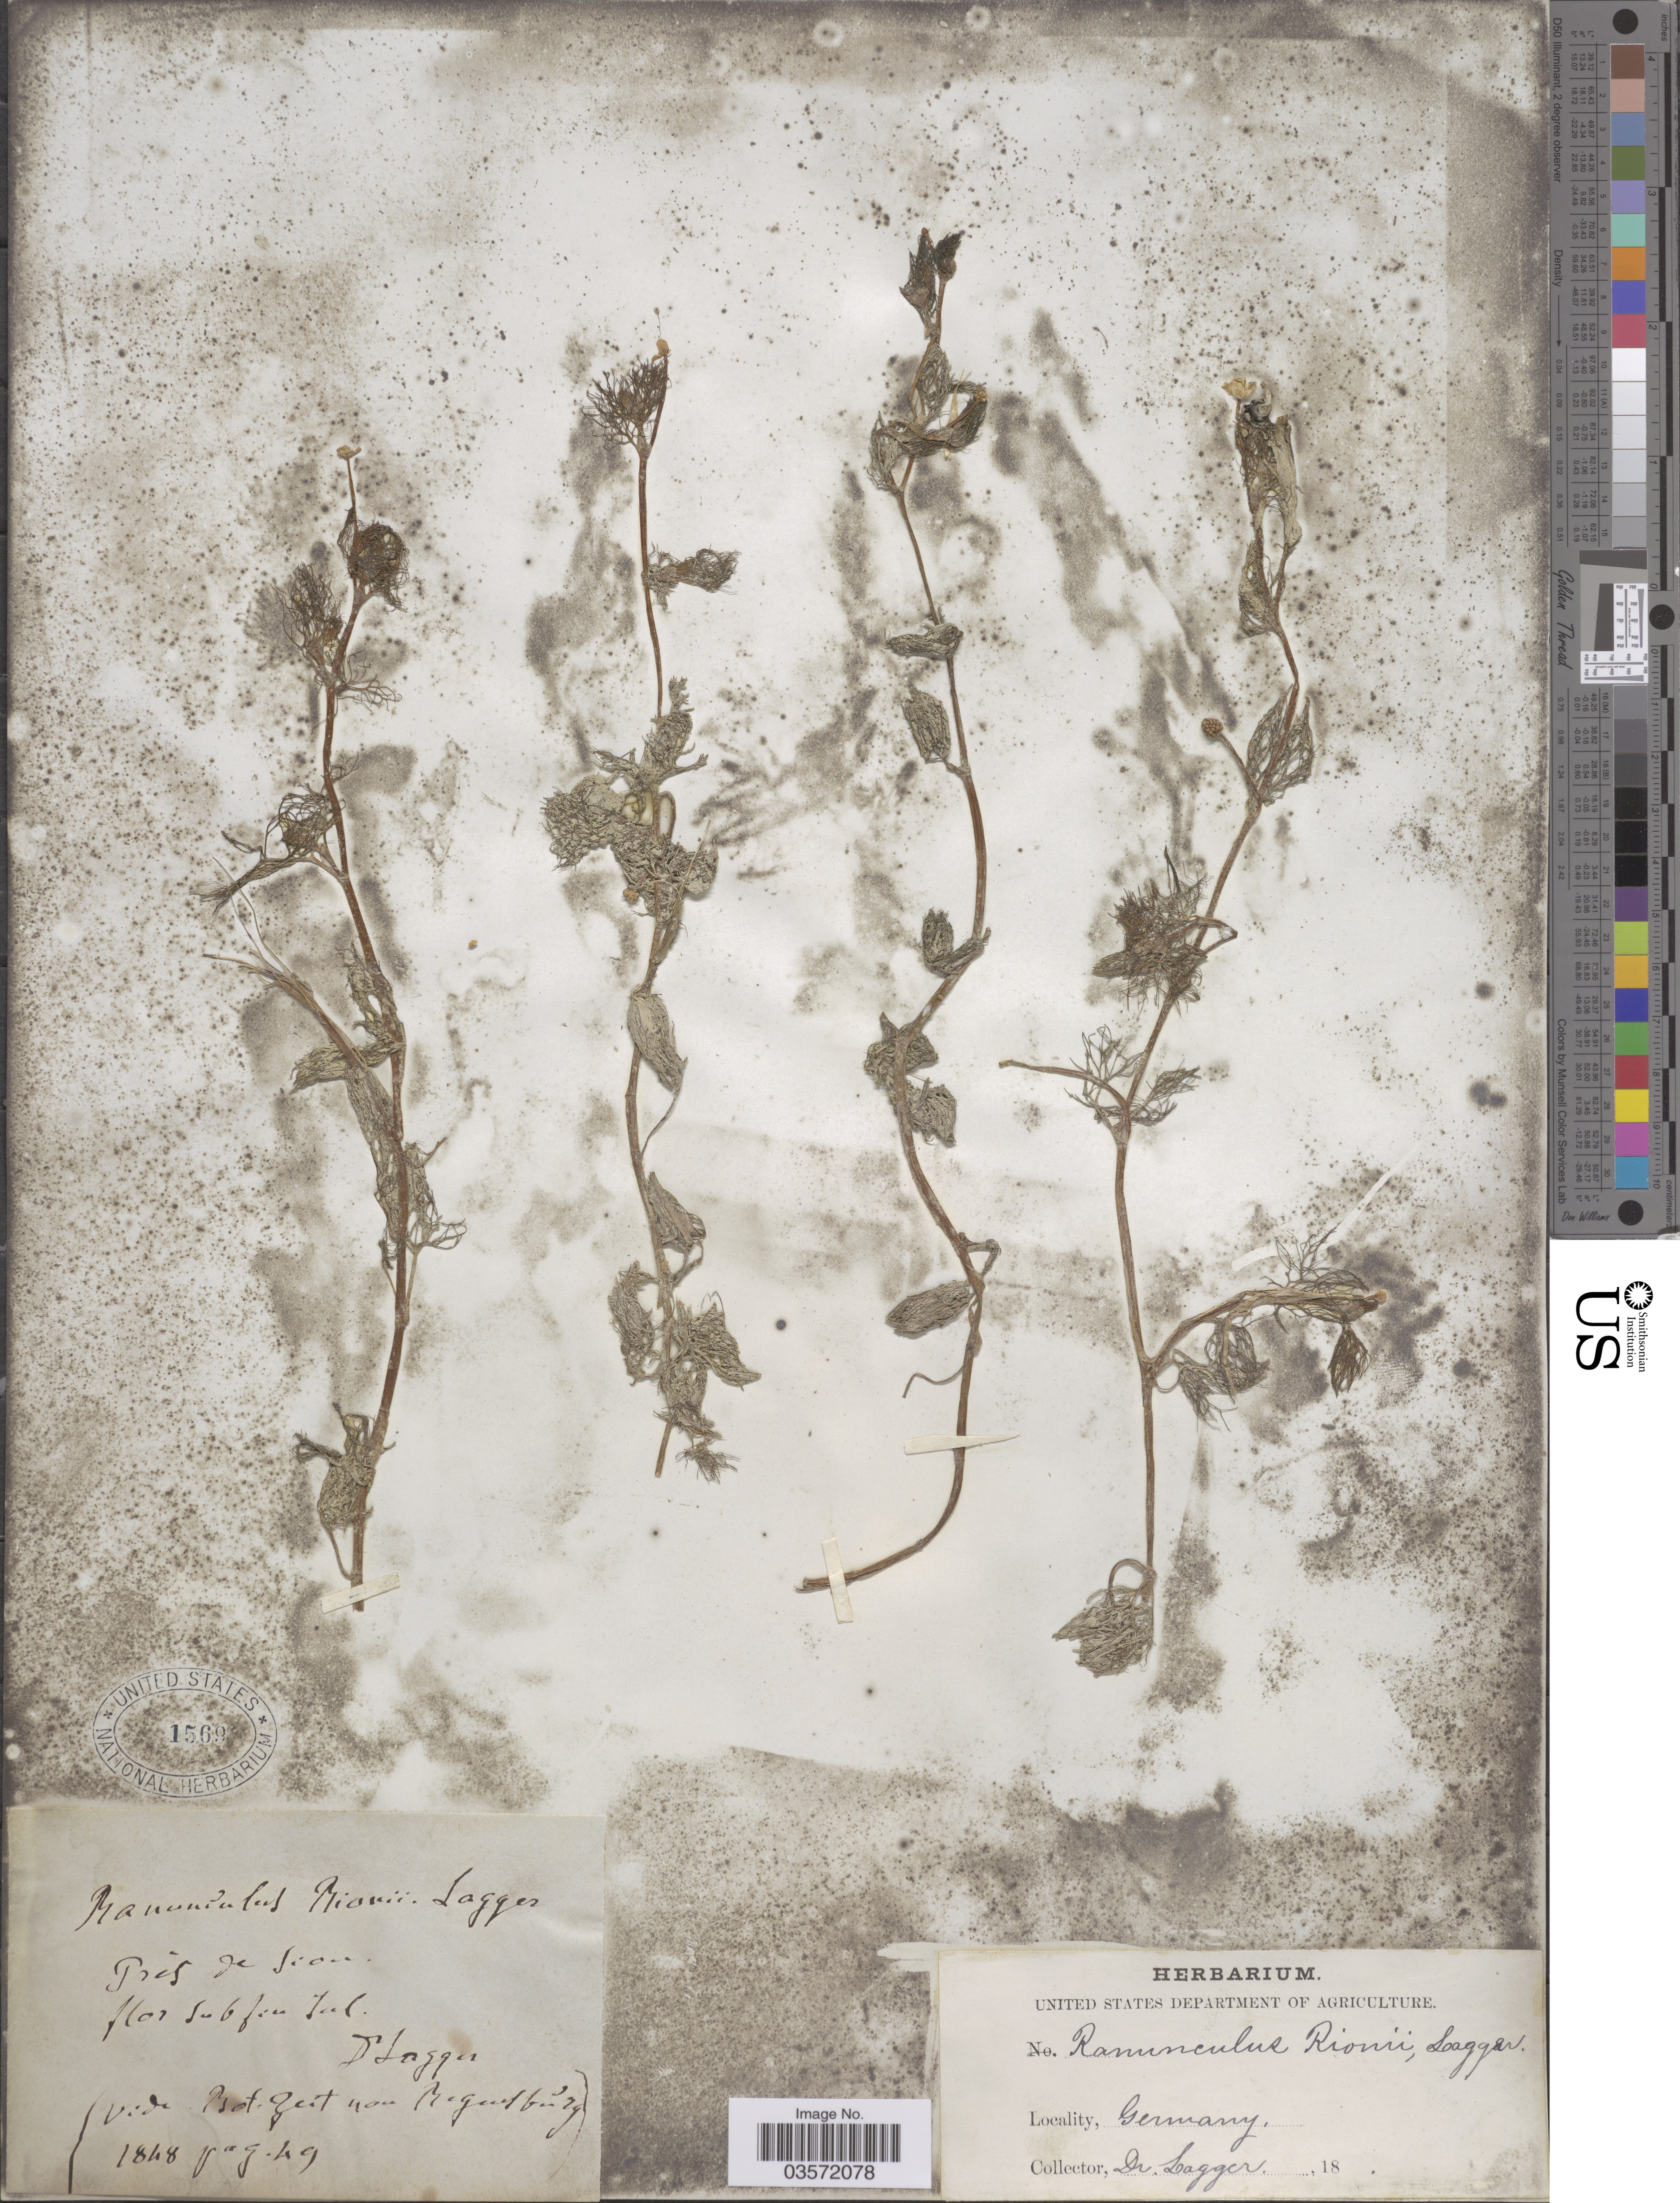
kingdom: Plantae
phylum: Tracheophyta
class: Magnoliopsida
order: Ranunculales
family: Ranunculaceae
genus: Ranunculus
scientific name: Ranunculus rionii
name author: Lagger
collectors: F. J. Lagger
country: Germany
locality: Pres de Sion.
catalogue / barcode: US 1569